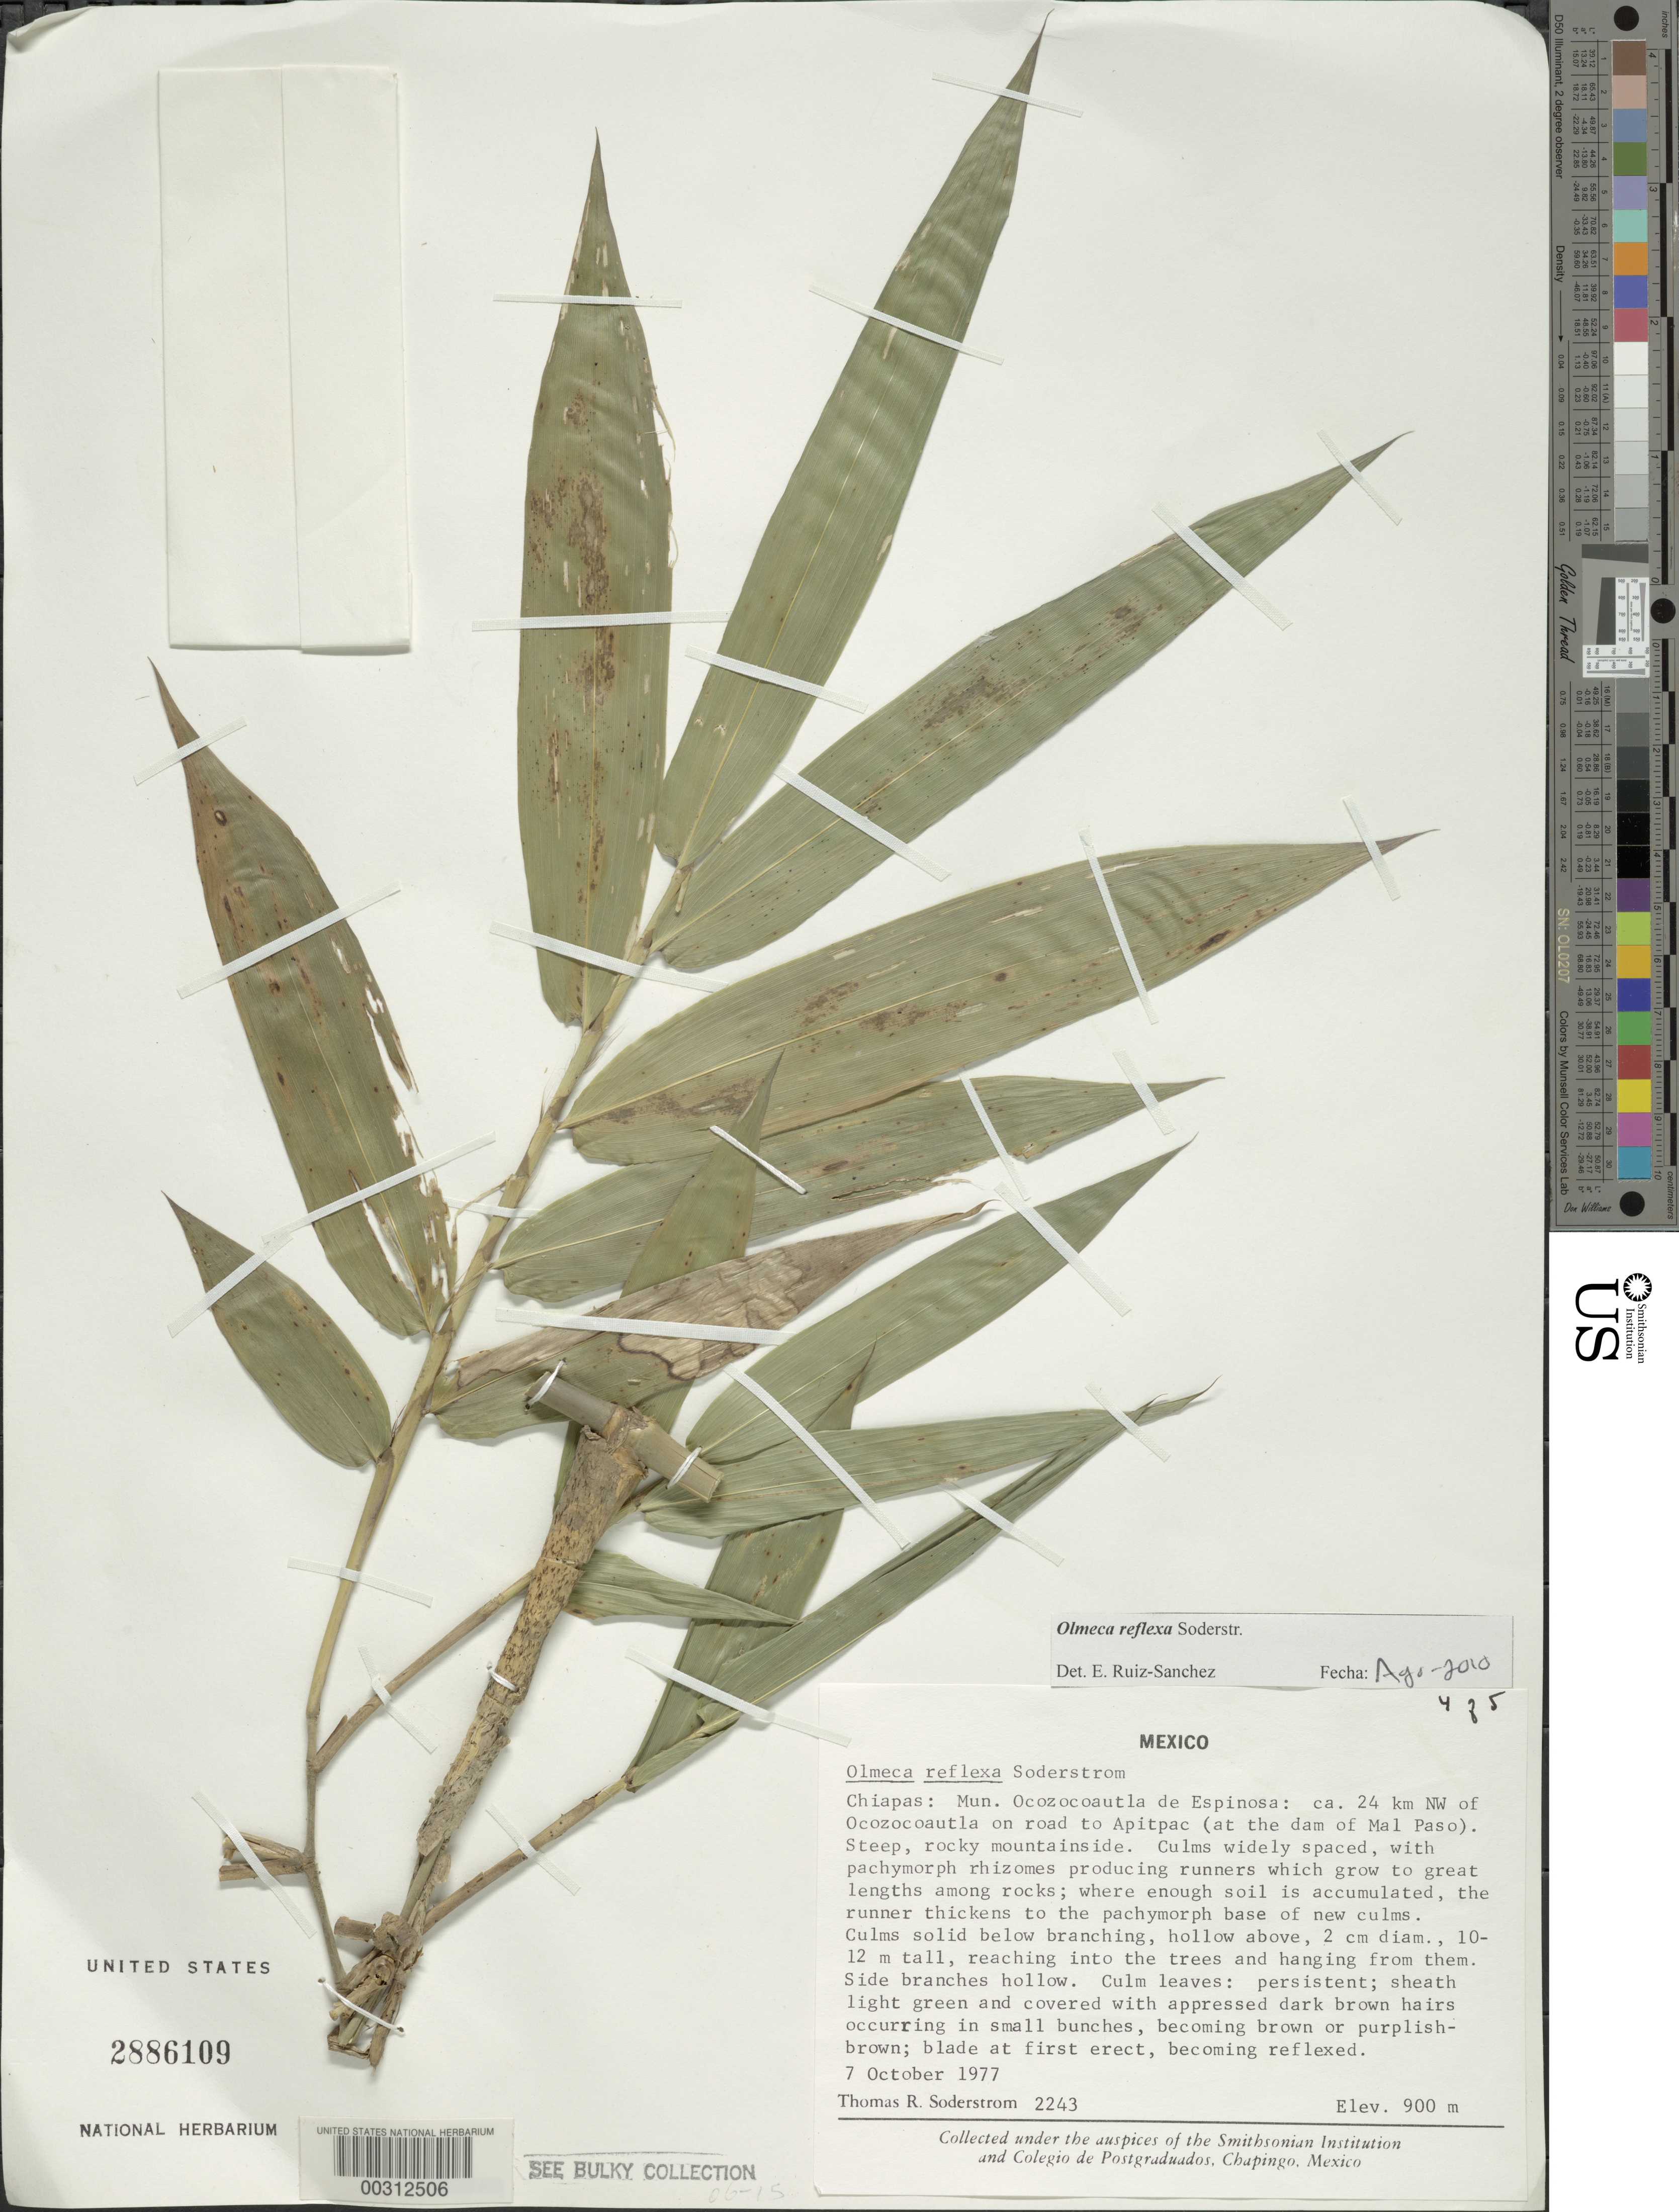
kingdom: Plantae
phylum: Tracheophyta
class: Liliopsida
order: Poales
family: Poaceae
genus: Olmeca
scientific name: Olmeca reflexa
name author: Soderstr.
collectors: T. R. Soderstrom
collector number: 2243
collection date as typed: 07 Oct 1977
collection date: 1977-10-07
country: Mexico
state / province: Chiapas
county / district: Ocozocoautla de Espinosa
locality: Mal Paso dam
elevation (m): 900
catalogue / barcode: US 2886109